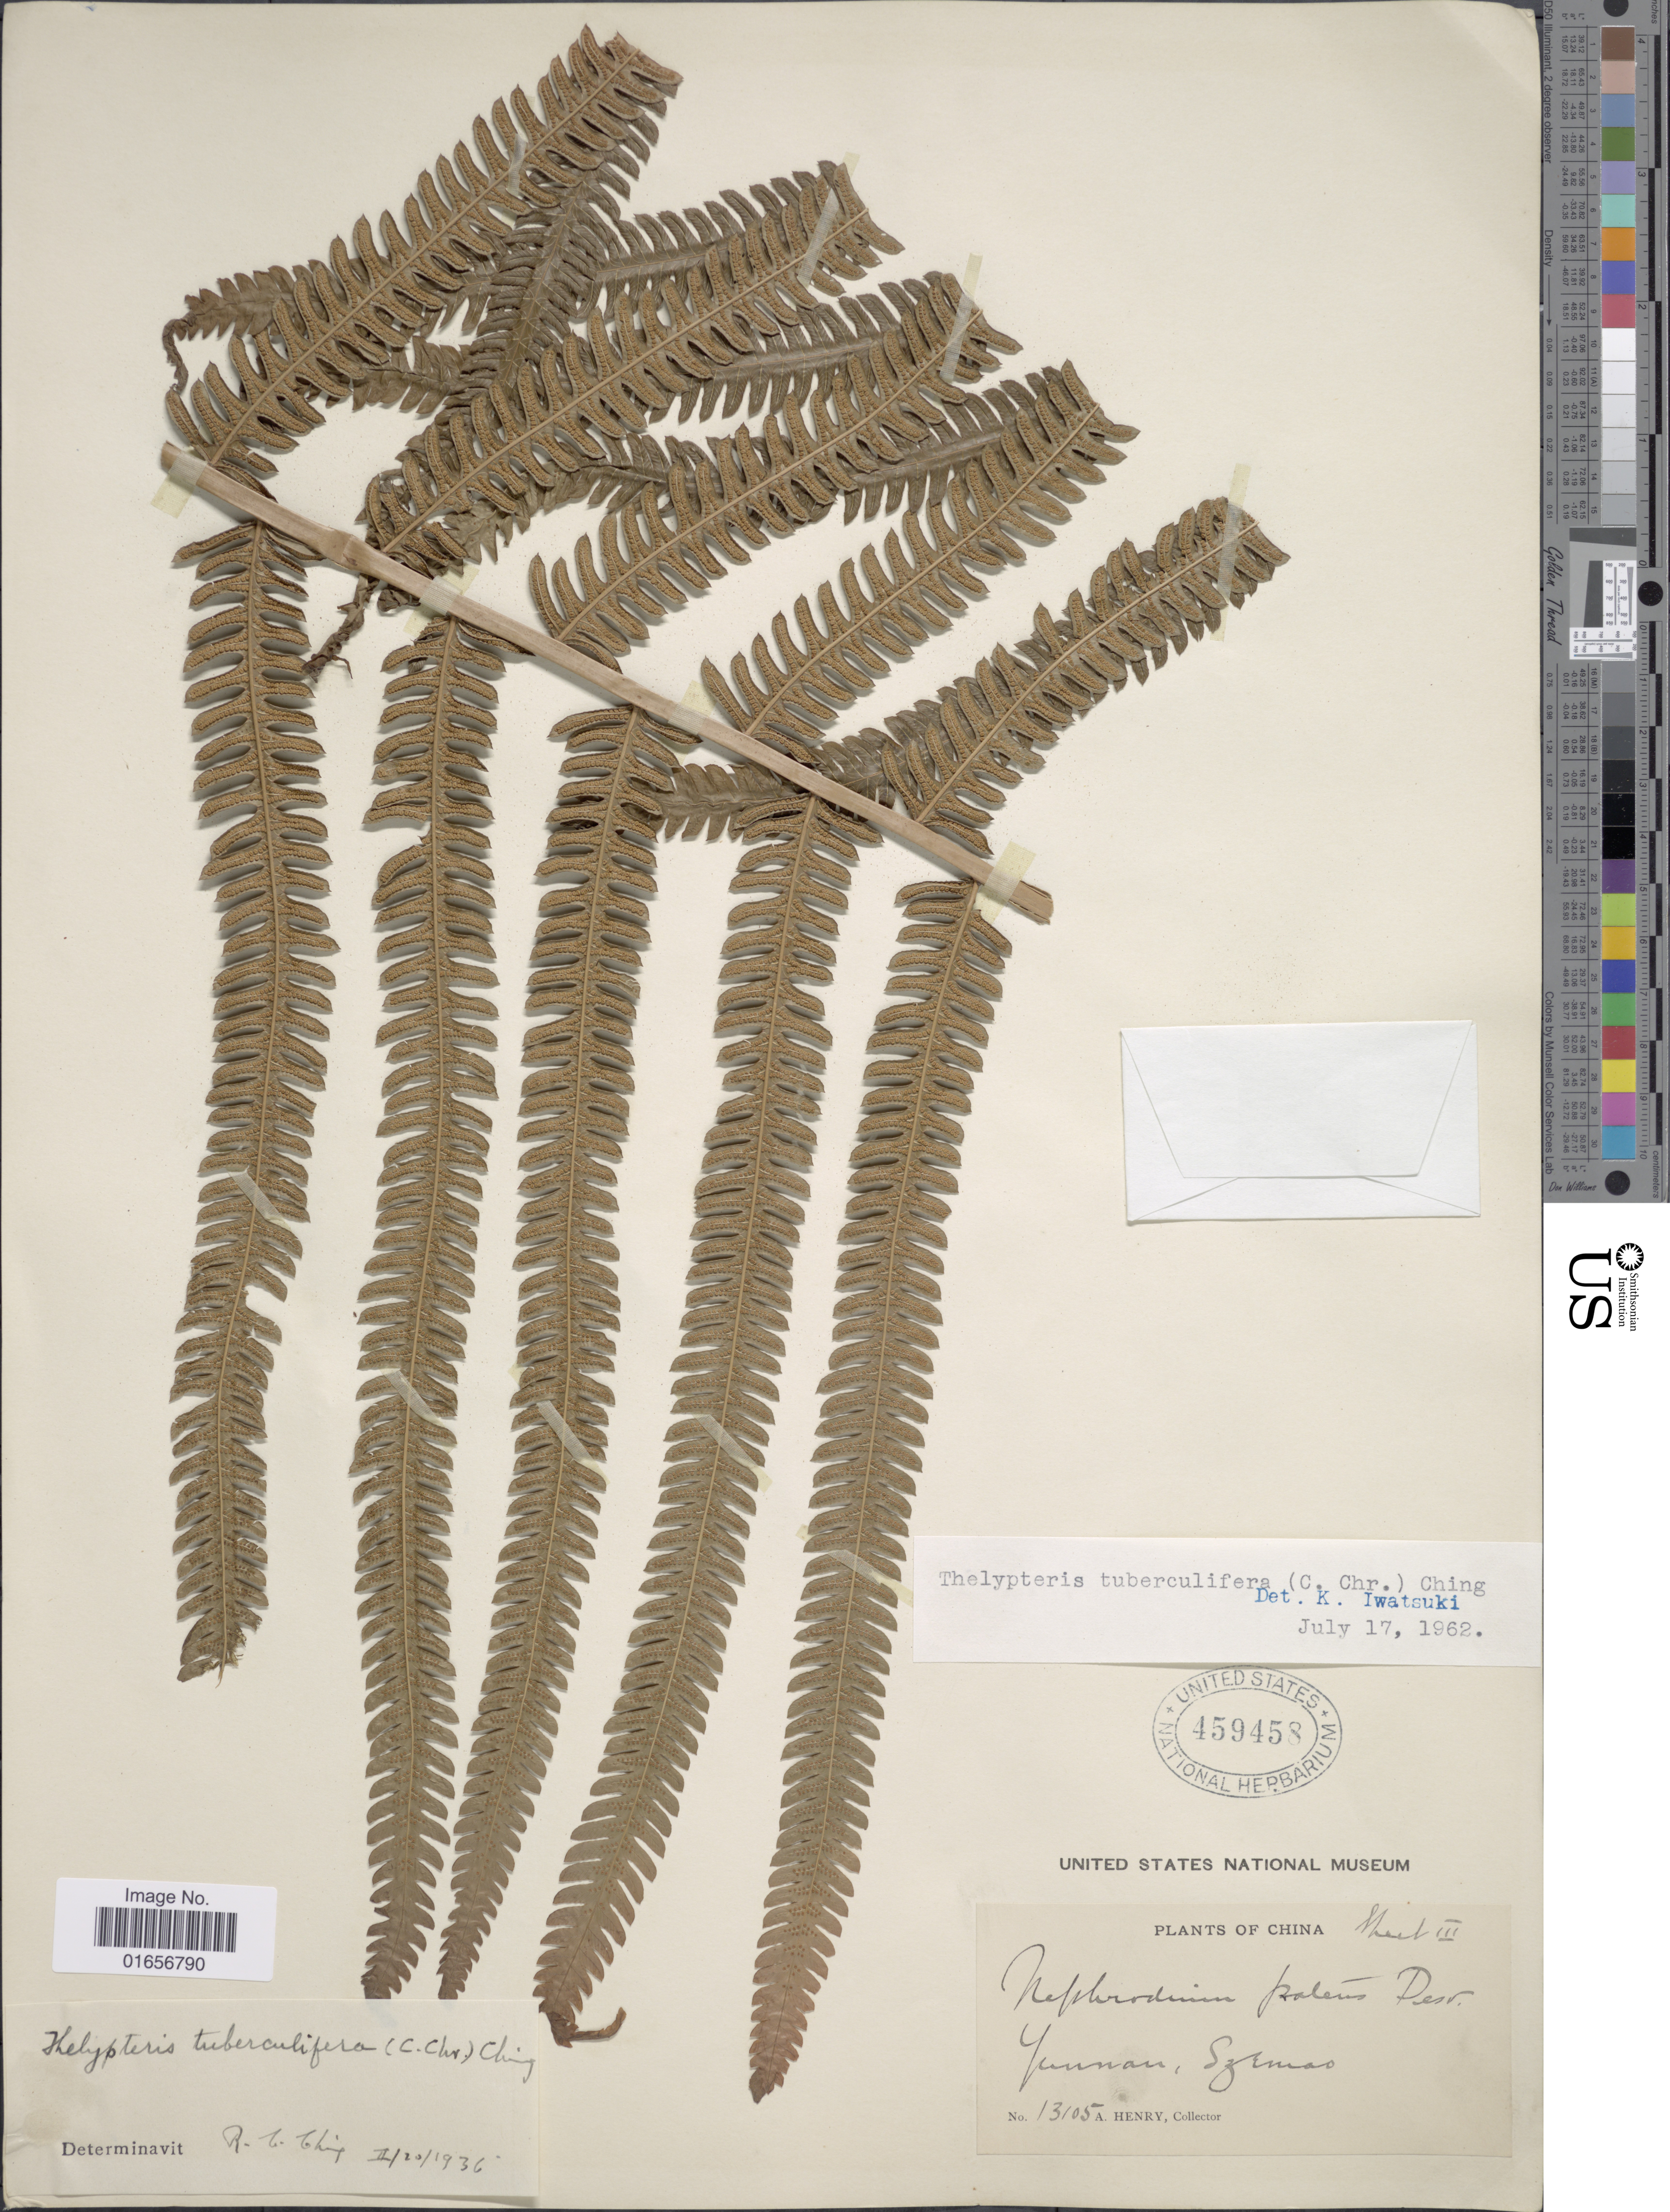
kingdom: Plantae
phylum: Tracheophyta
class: Polypodiopsida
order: Polypodiales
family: Thelypteridaceae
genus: Pseudocyclosorus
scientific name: Pseudocyclosorus tuberculiferus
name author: (C. Chr.) Ching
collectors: A. Henry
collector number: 13105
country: China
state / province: Yunnan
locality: Szemao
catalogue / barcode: US 459458